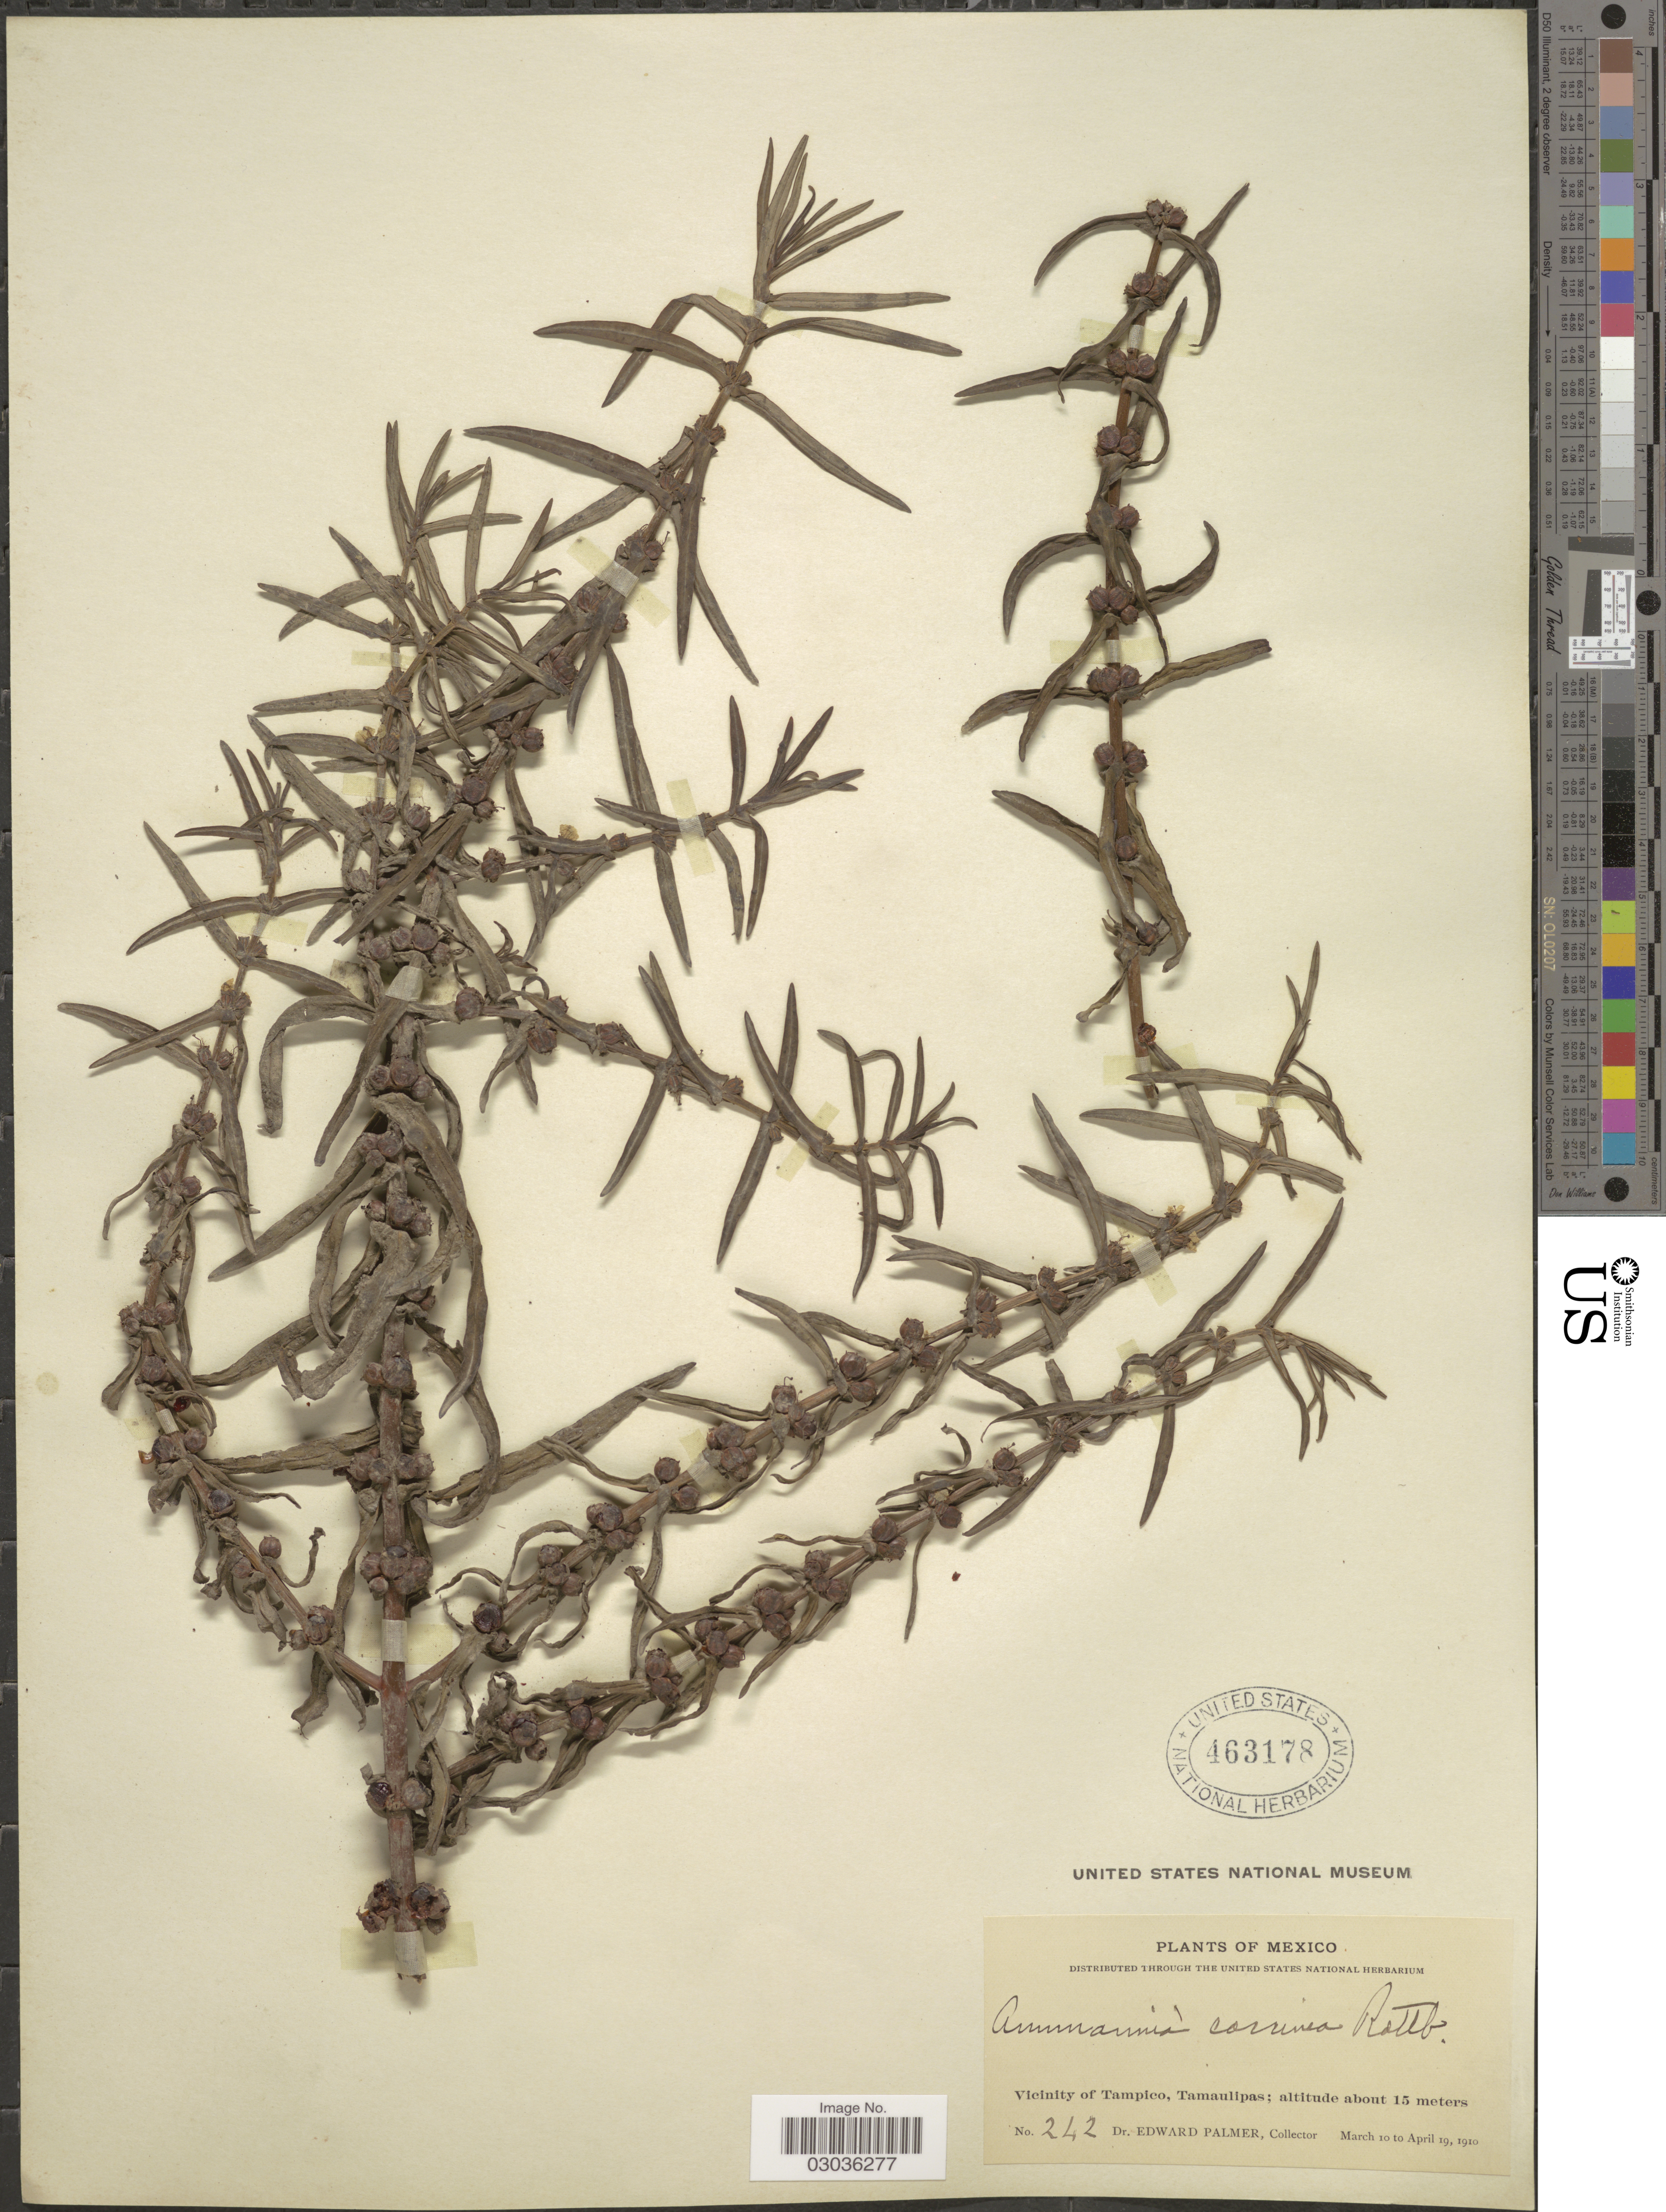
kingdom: Plantae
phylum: Tracheophyta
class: Magnoliopsida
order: Myrtales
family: Lythraceae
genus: Ammannia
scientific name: Ammannia coccinea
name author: Rottb.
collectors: E. Palmer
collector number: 242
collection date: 1910-03-10/1910-04-19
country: Mexico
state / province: Tamaulipas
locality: Vicinity of Tampico, Tamaulipas.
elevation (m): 15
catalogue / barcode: US 463178